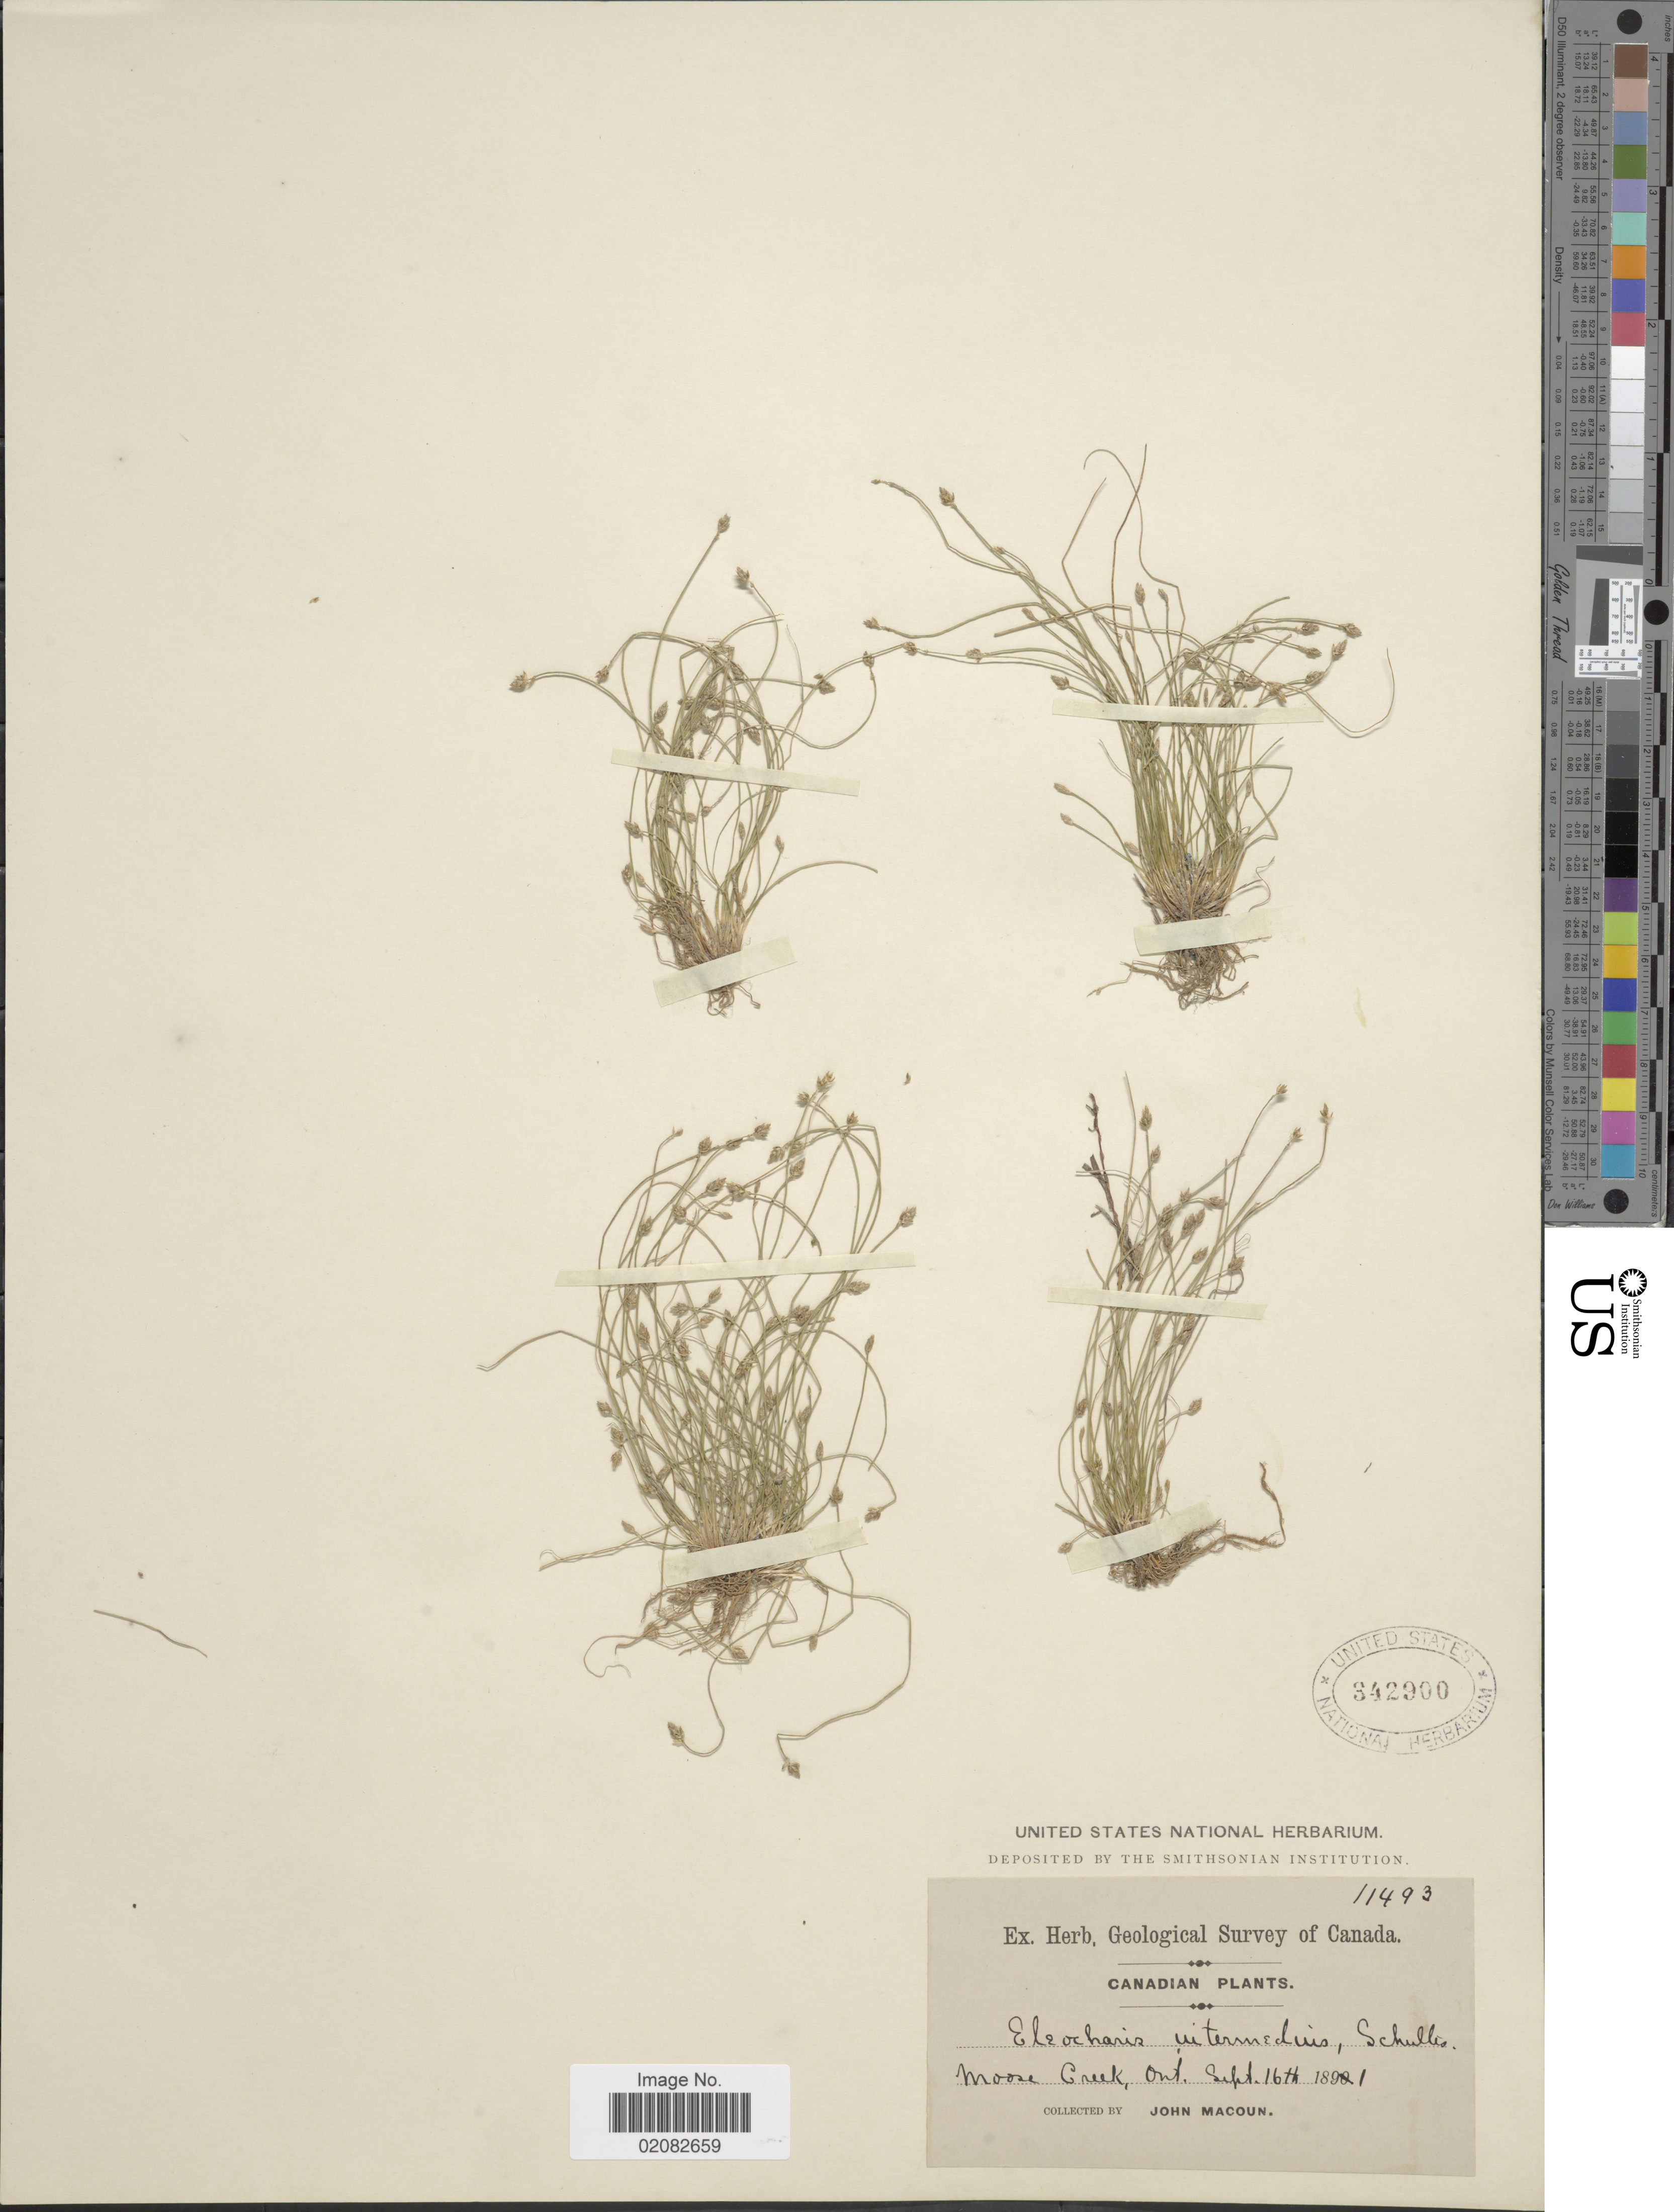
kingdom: Plantae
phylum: Tracheophyta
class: Liliopsida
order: Poales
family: Cyperaceae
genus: Eleocharis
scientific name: Eleocharis intermedia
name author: Schult.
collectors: J. Macoun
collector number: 11493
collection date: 1891-09-16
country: Canada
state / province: Ontario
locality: Moose Creek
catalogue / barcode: US 342900